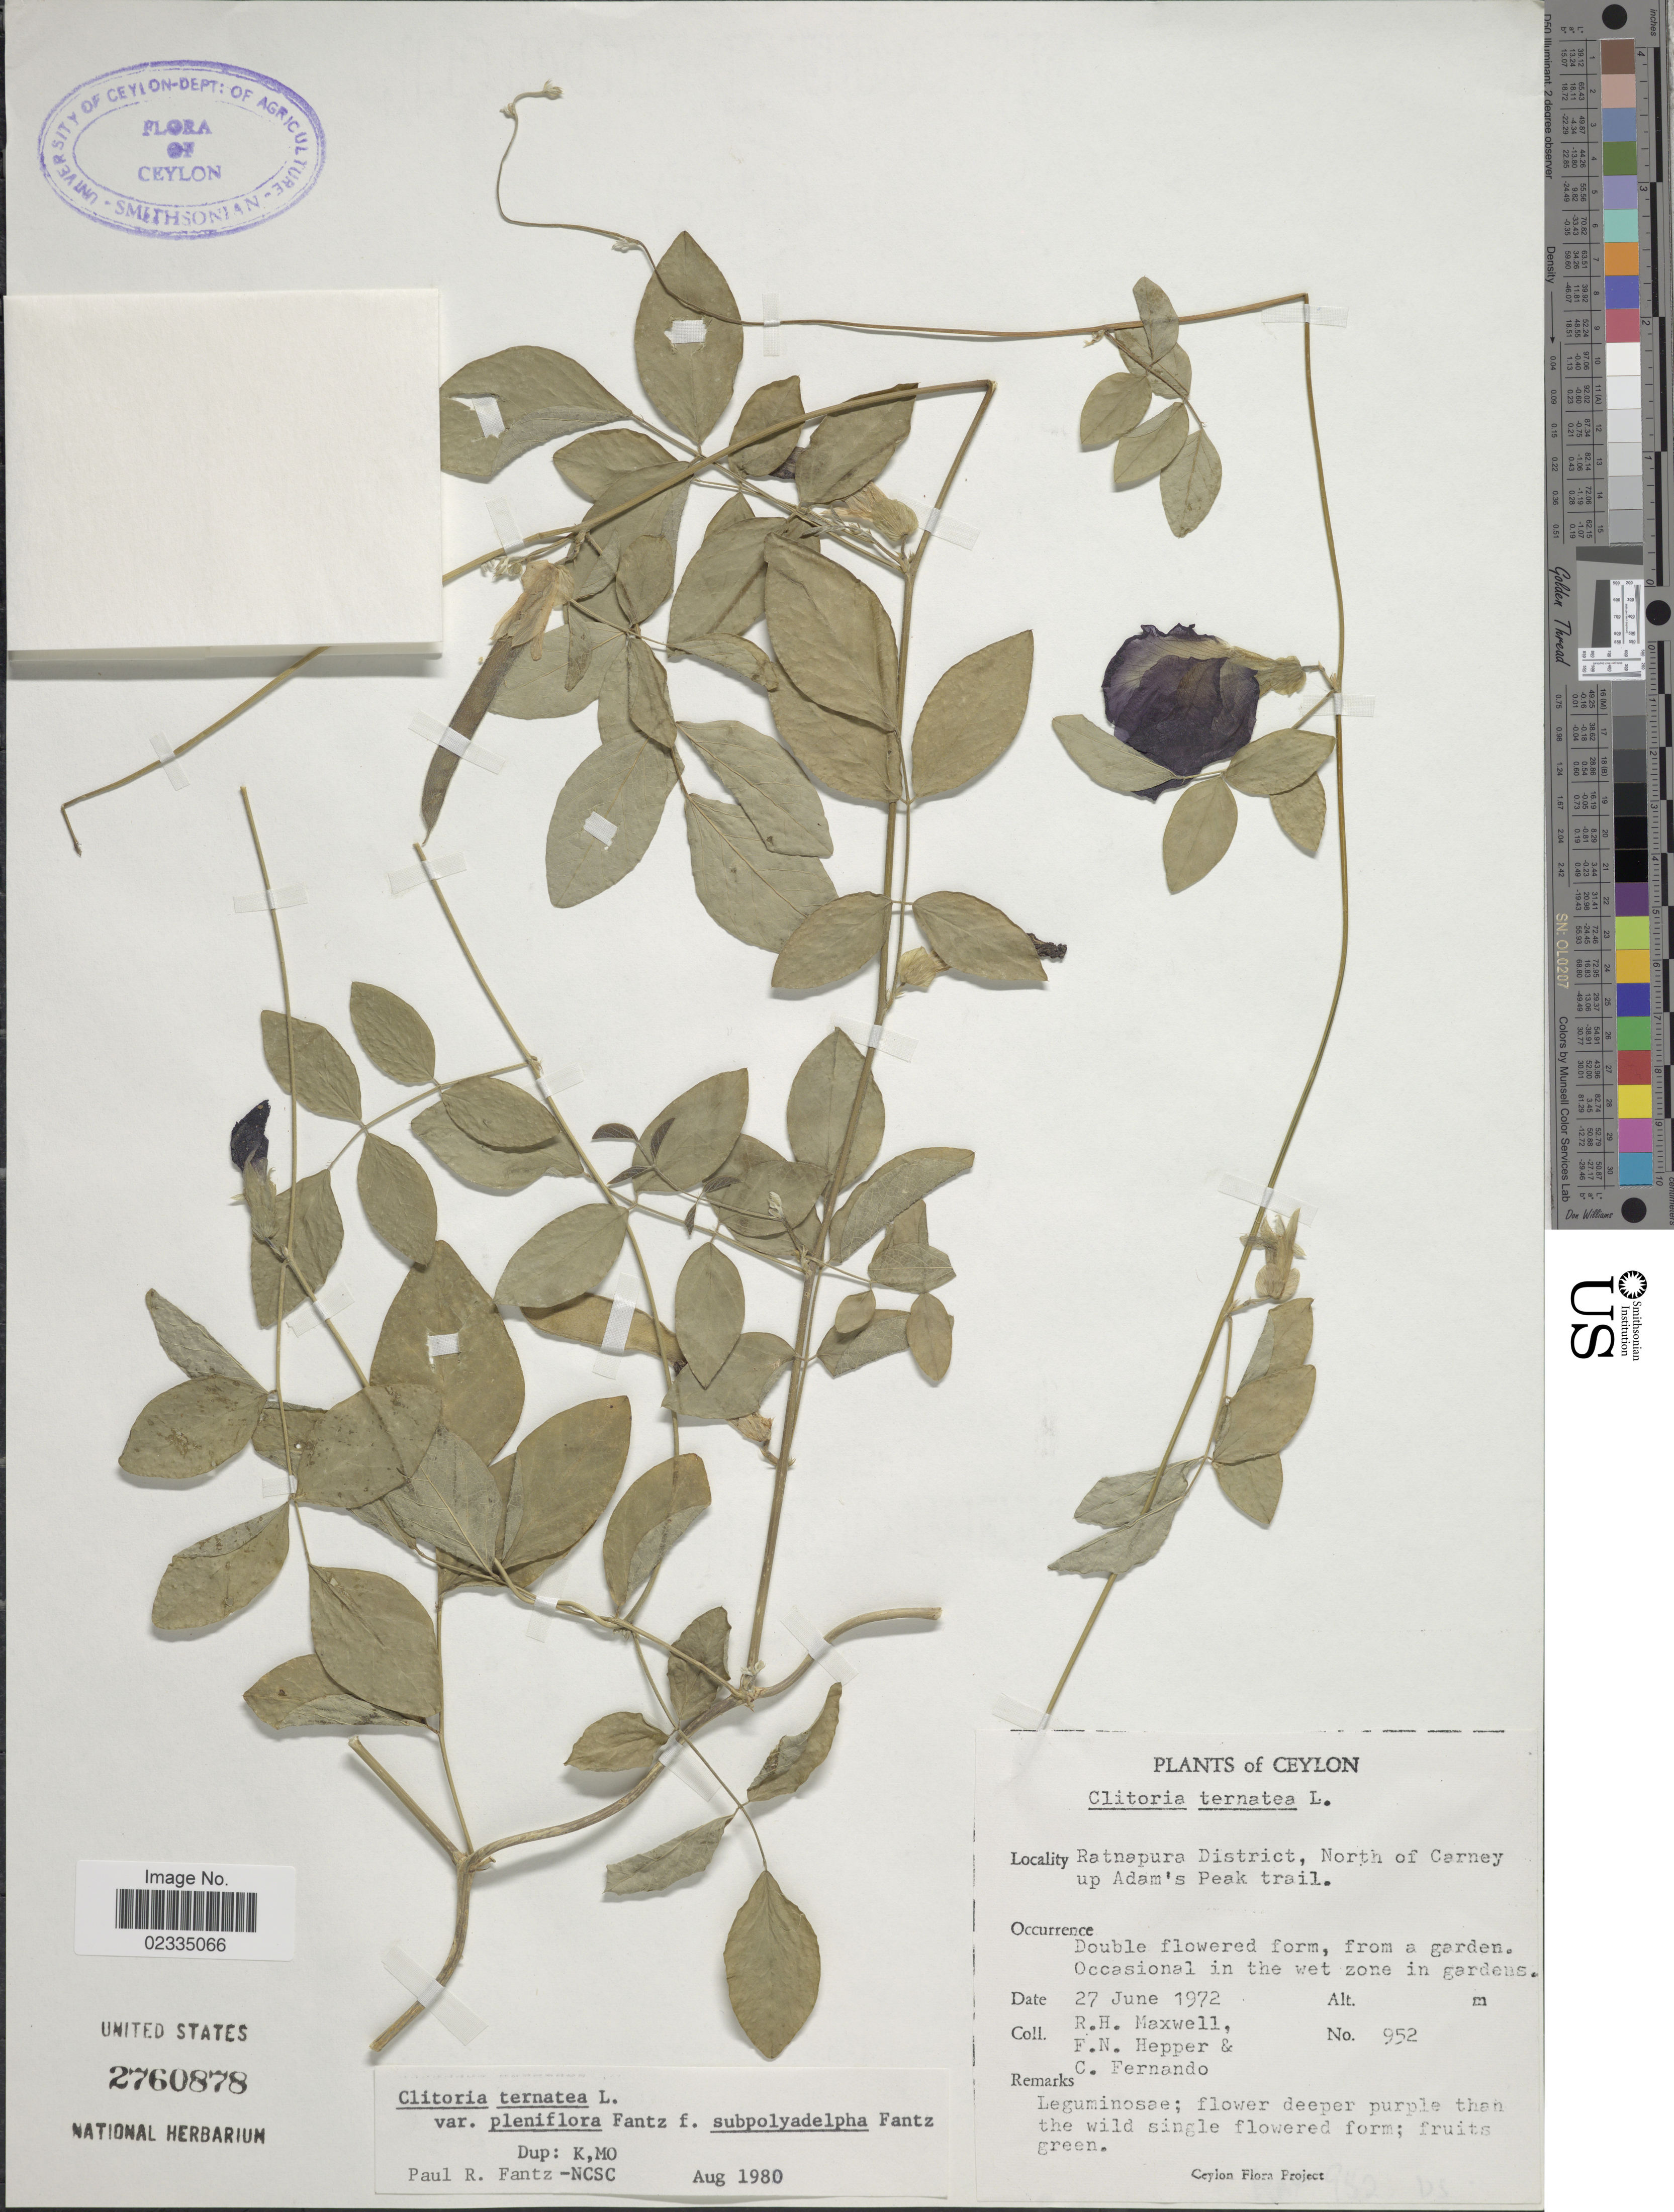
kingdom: Plantae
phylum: Tracheophyta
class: Magnoliopsida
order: Fabales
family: Fabaceae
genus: Clitoria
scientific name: Clitoria ternatea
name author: L.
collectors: R. Maxwell, F. Hepper & C. Fernando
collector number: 952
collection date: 1972-06-27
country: Sri Lanka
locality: Ceylon, Ratnapura District, North of Carney up Adam's Peak trail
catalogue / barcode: US 2760878